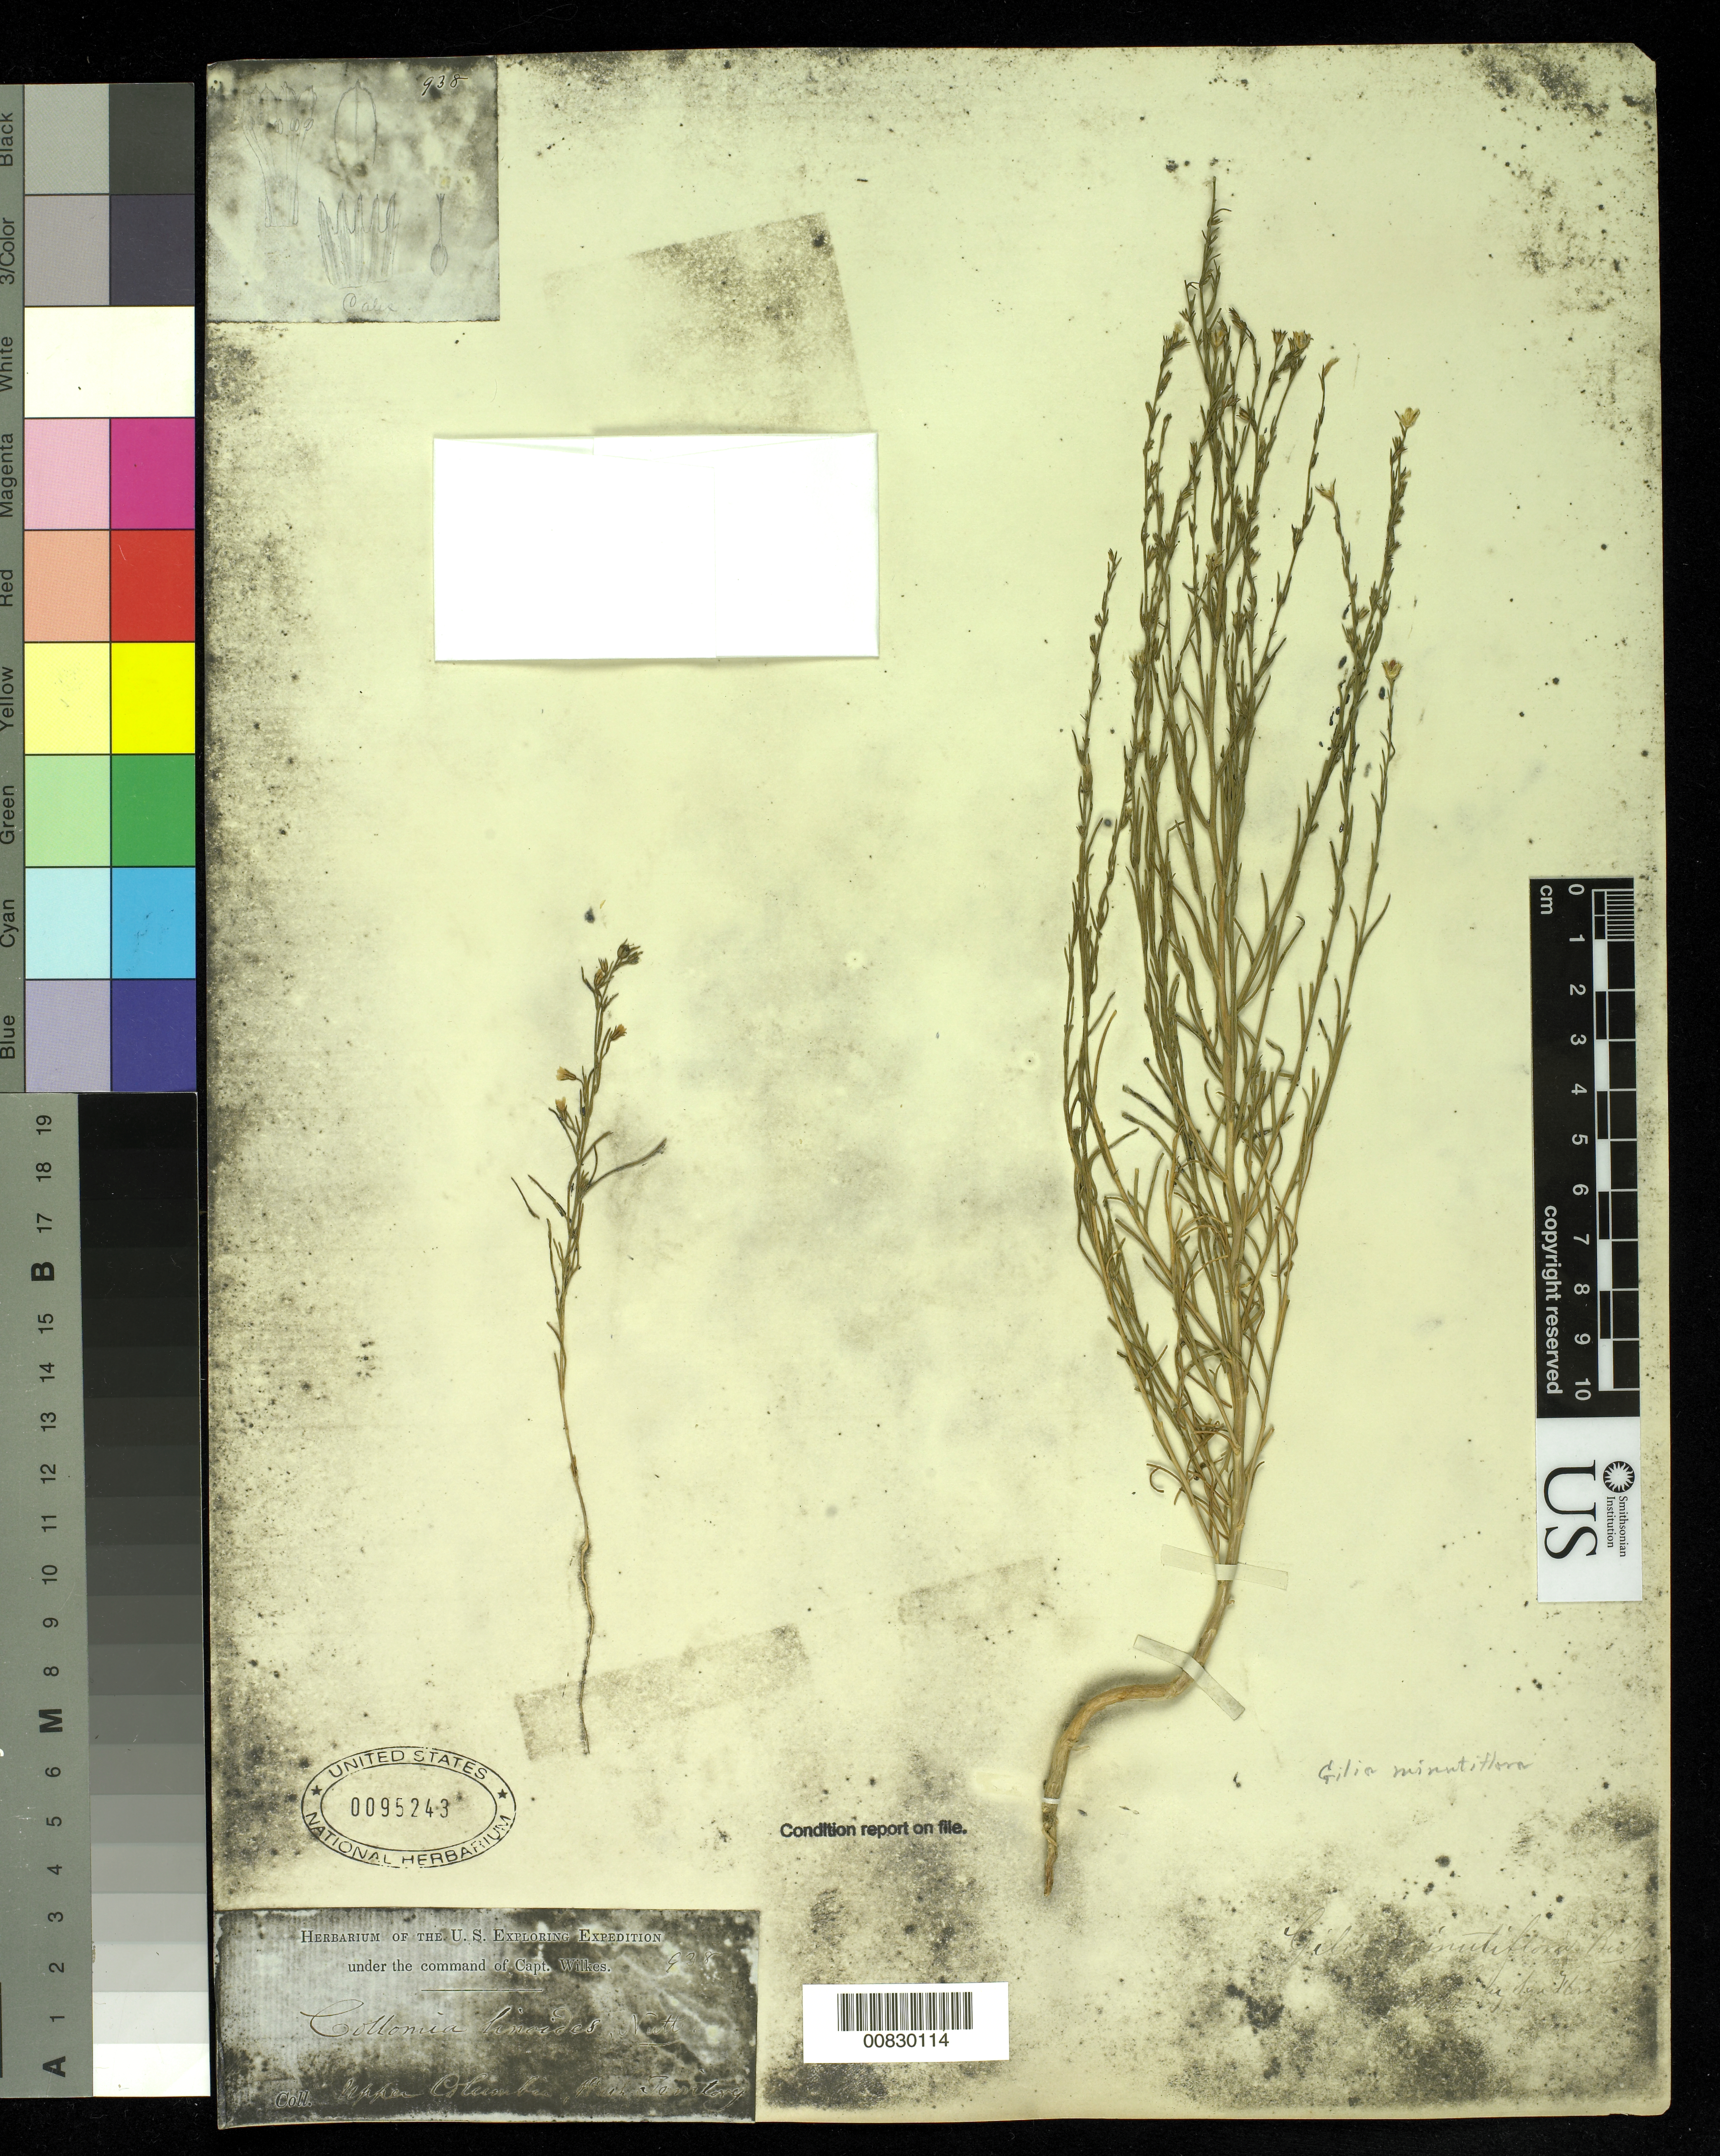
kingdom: Plantae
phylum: Tracheophyta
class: Magnoliopsida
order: Ericales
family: Polemoniaceae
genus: Microgilia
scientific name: Microgilia minutiflora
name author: (J.M. Porter & L.A. Johnson) Benth.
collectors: Wilkes Explor. Exped.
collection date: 1838/1842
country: United States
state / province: Washington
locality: Upper Columbia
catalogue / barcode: US 95243